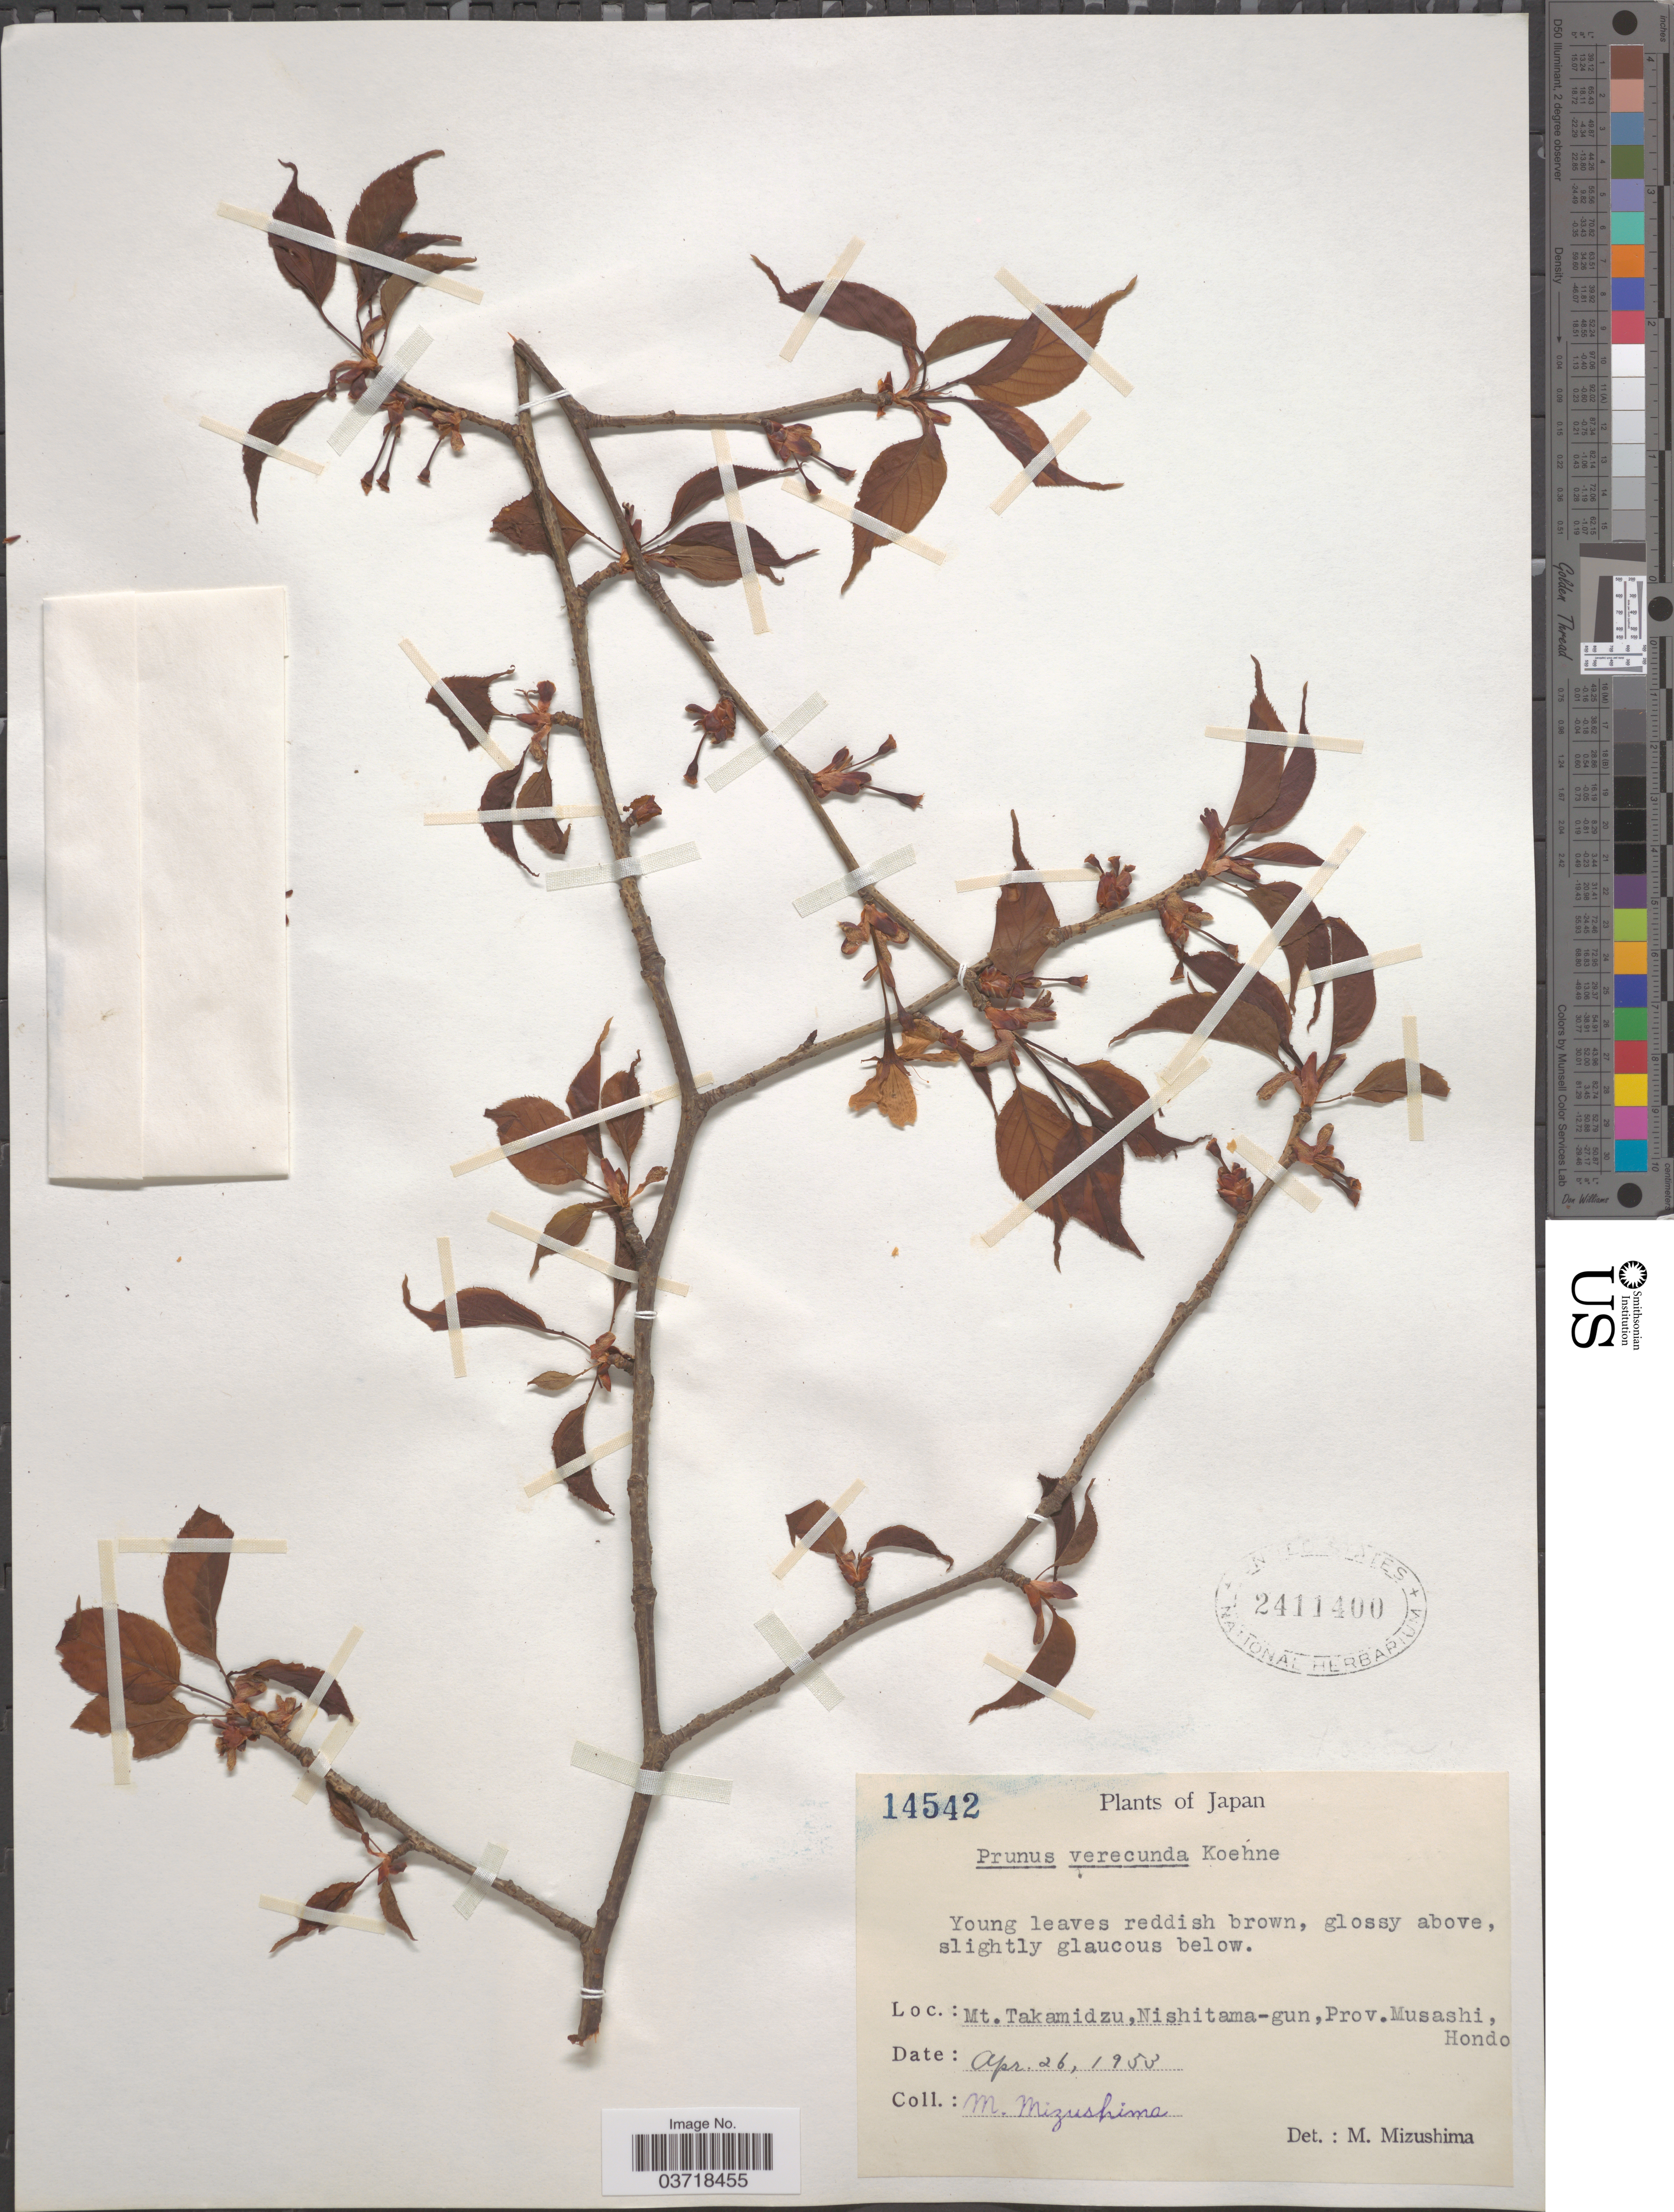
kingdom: Plantae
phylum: Tracheophyta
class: Magnoliopsida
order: Rosales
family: Rosaceae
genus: Prunus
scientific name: Prunus verecunda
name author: (Koidz.) Koehne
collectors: M. Mizushima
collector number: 14542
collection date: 1953-04-26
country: Japan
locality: Mt. Takamidzu, Nishitama-gun, Prov. Musashi, Hondo.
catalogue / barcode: US 2411400